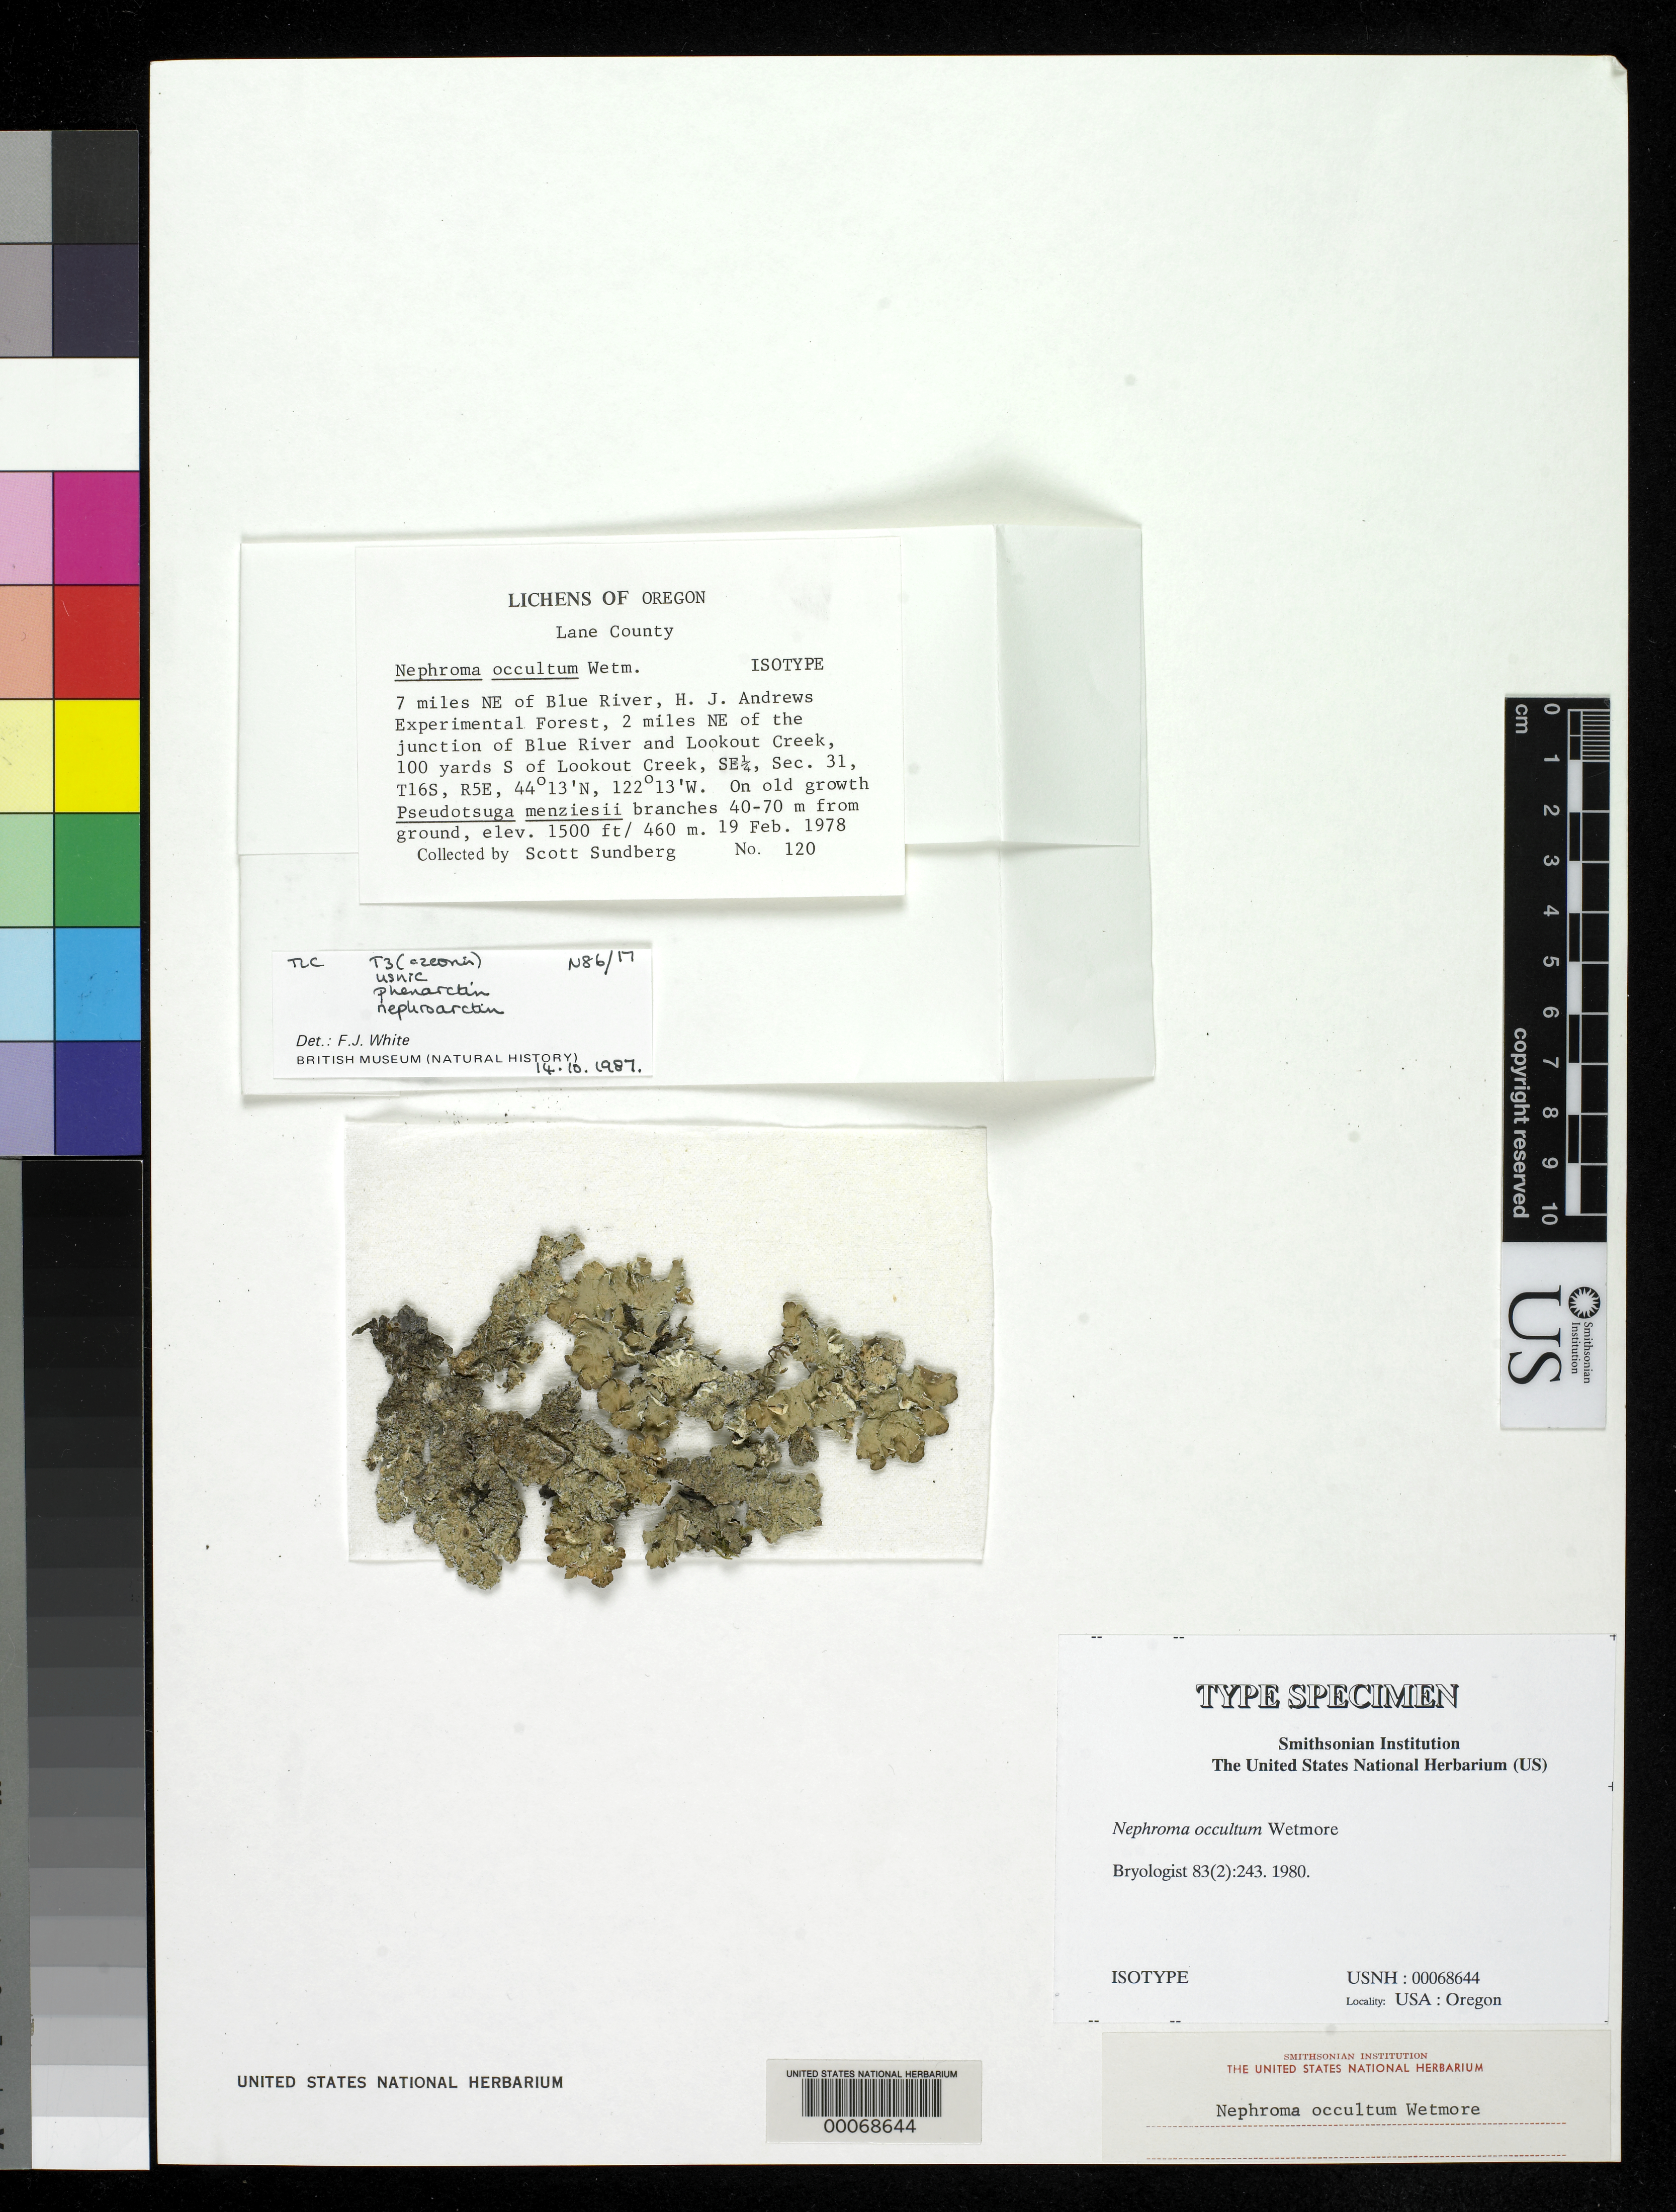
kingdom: Fungi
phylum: Ascomycota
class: Lecanoromycetes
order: Peltigerales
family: Nephromataceae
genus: Nephroma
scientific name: Nephroma occultum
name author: Wetmore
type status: Isotype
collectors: S. Sundberg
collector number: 120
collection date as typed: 19 Feb 1978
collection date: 1978-02-19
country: United States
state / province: Oregon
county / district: Lane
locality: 11.2 mi NE of Blue River, H.J. Andrews Exper. Sta., 2 mi NE of junct. of Blue River & Lookout Crk.